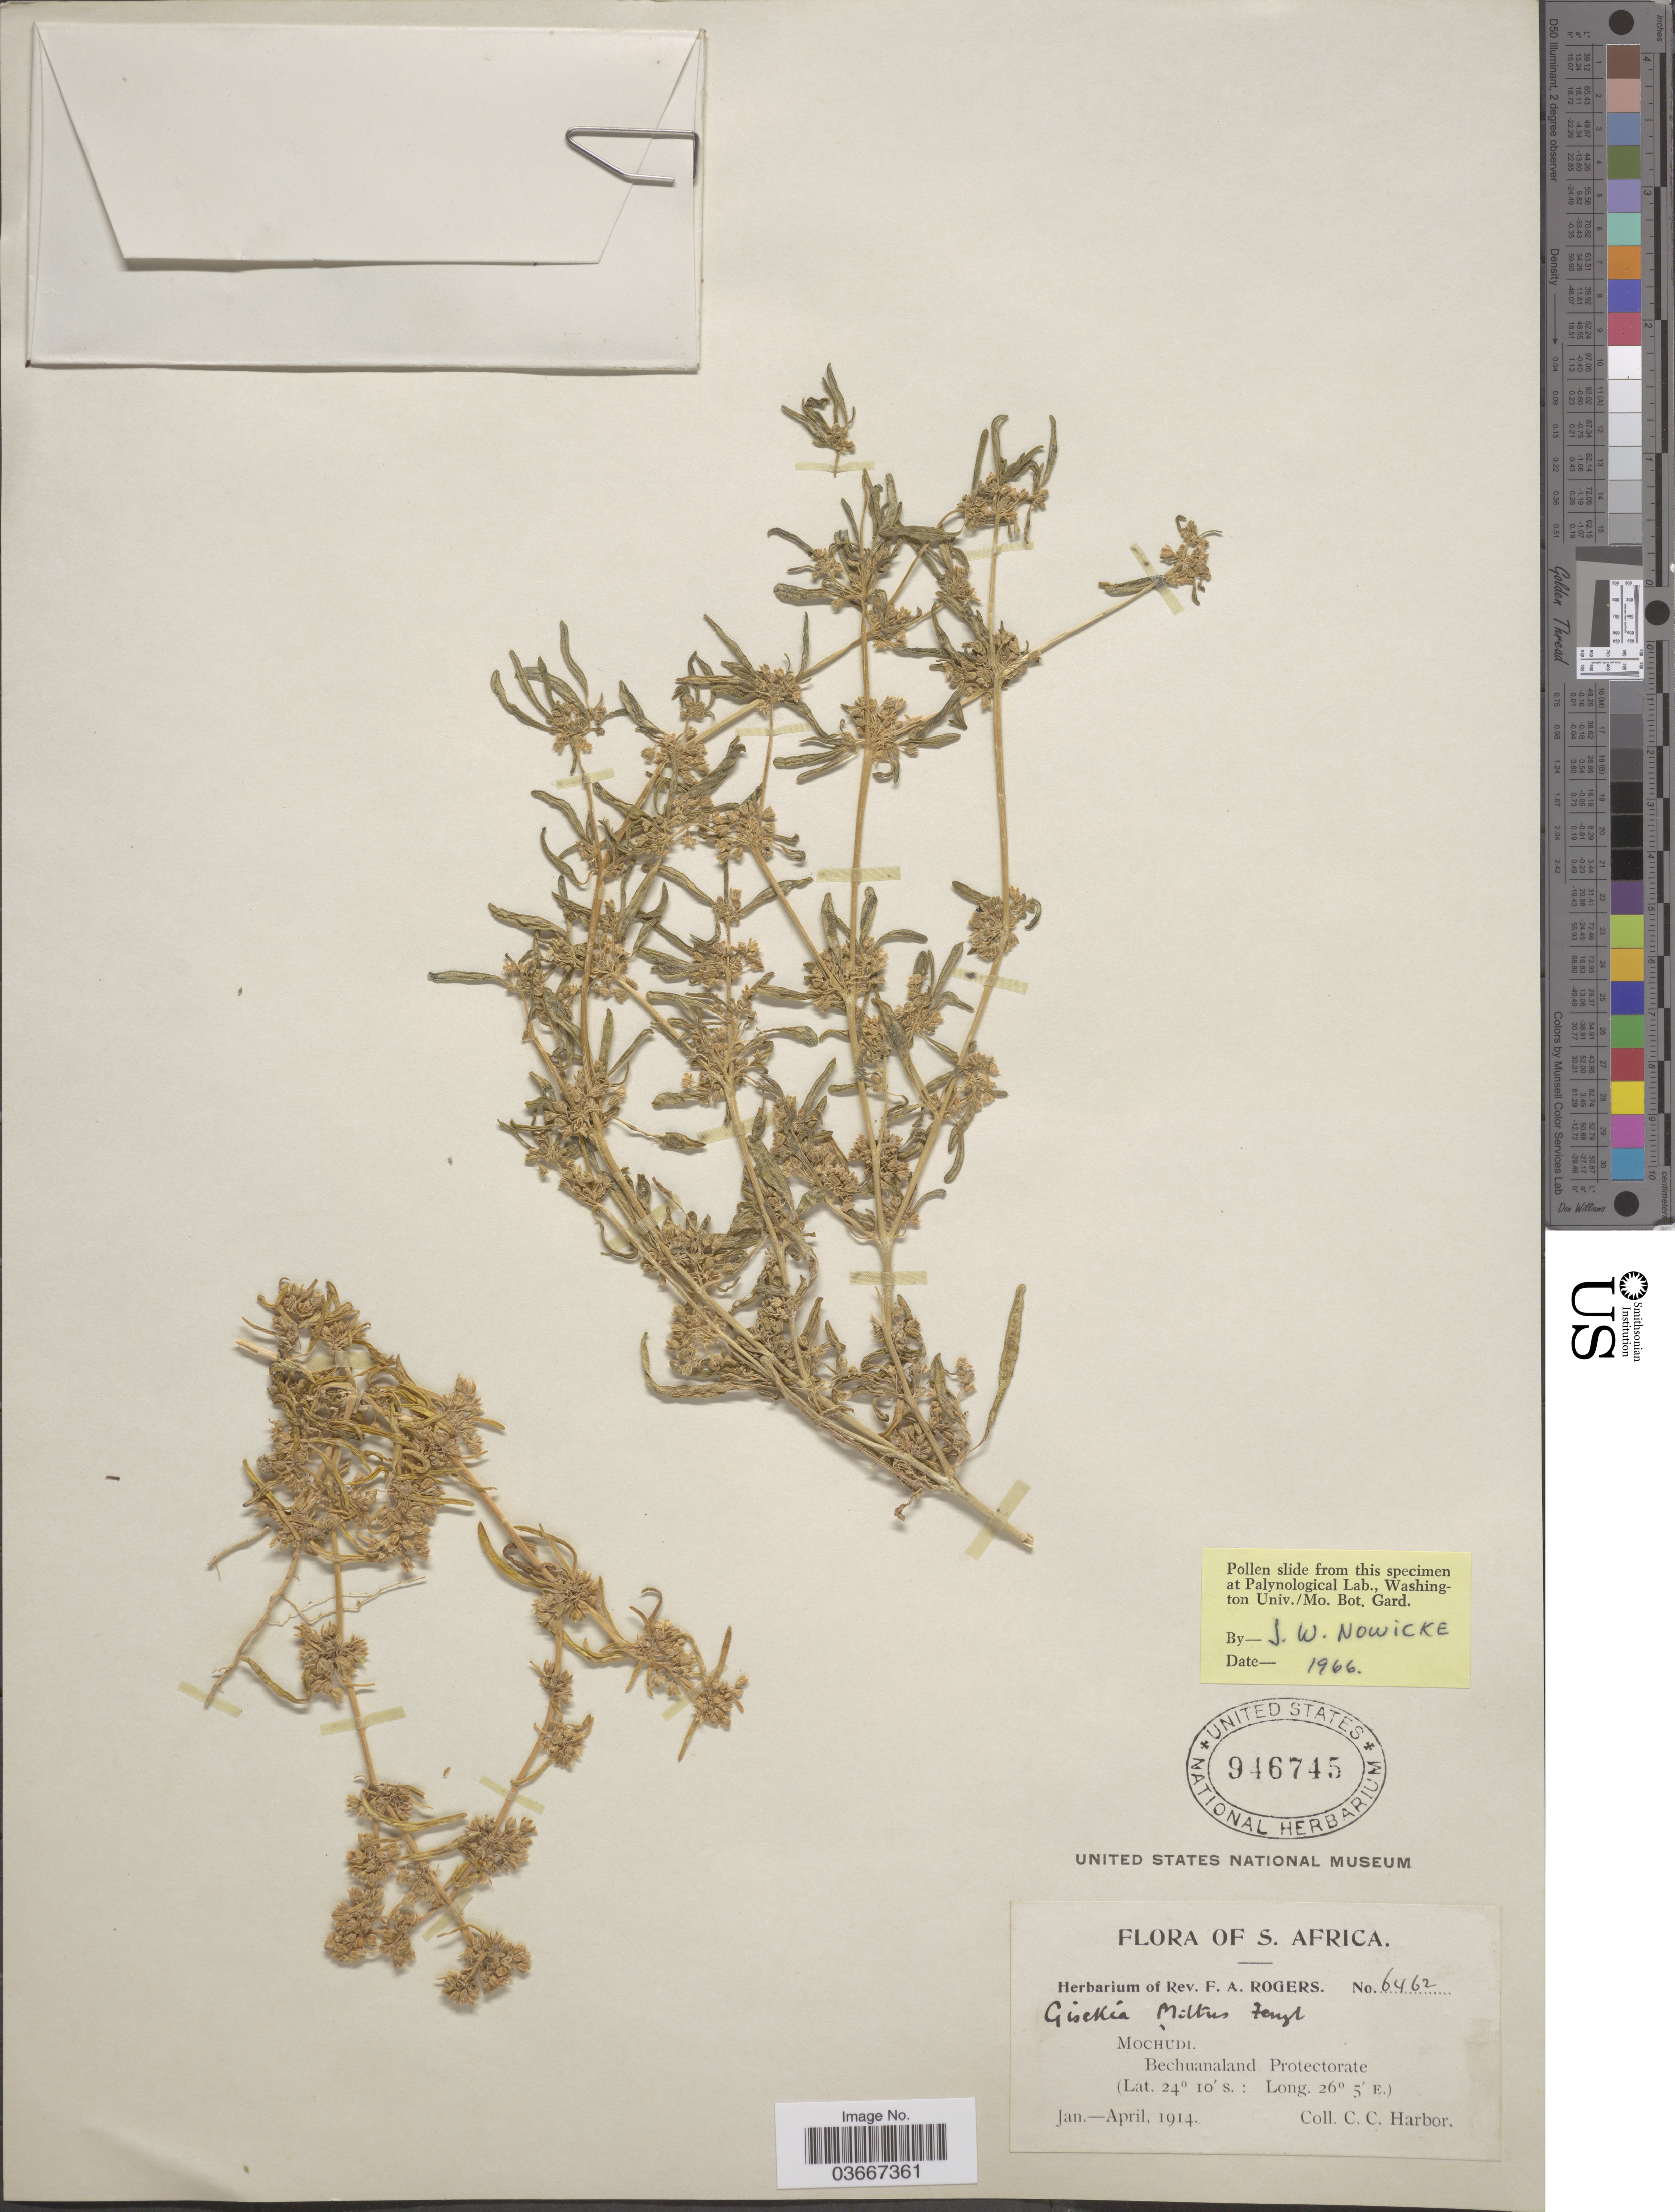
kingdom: Plantae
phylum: Tracheophyta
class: Magnoliopsida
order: Caryophyllales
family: Gisekiaceae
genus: Gisekia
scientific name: Gisekia miltus Fenzl, nom. illeg.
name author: Fenzl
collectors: C. Harbor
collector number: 6462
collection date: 1914-01/1914-04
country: Botswana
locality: S. Africa. Mochudi. Bechuanaland Protectorate.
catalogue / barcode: US 946745